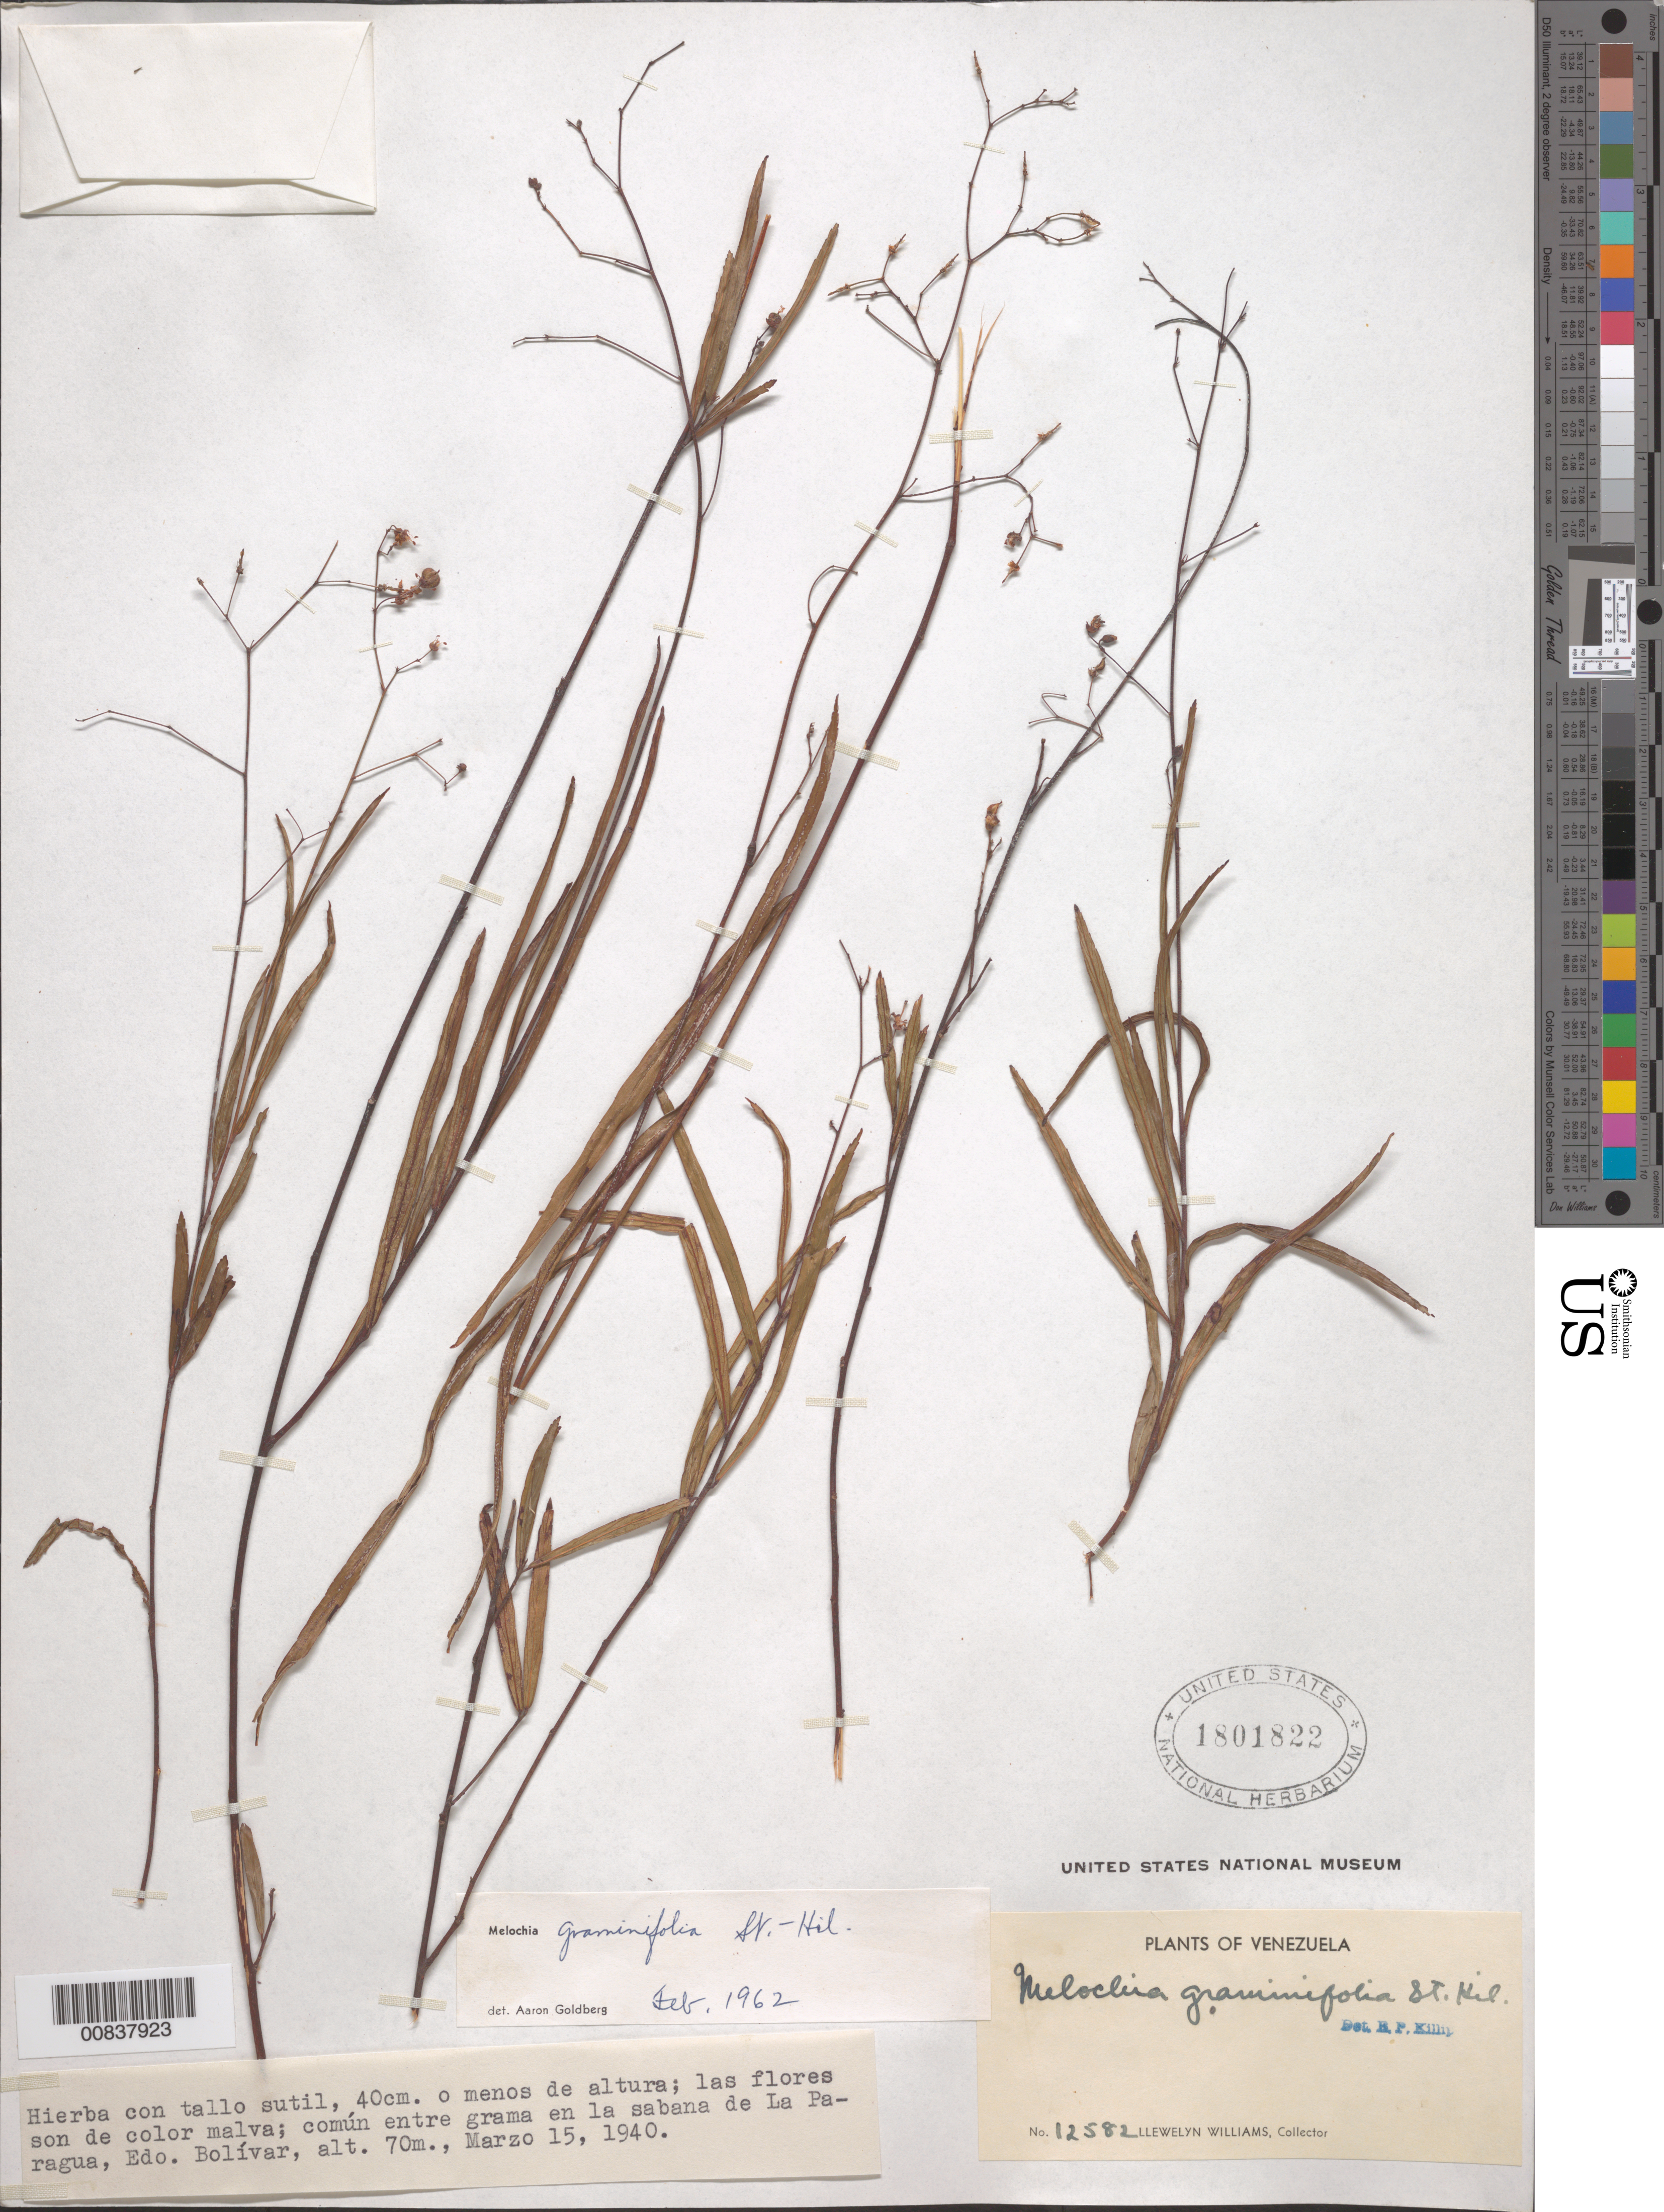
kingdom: Plantae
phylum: Tracheophyta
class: Magnoliopsida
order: Malvales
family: Malvaceae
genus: Melochia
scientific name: Melochia graminifolia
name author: A. St.-Hil.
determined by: Goldberg, Aaron, (US), NMNH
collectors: Ll. Williams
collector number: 12582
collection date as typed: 15-Mar-40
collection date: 1940-03-15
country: Venezuela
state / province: Bolívar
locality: La Paragua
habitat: Entre grama en la sabana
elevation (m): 70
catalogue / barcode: US 1801822